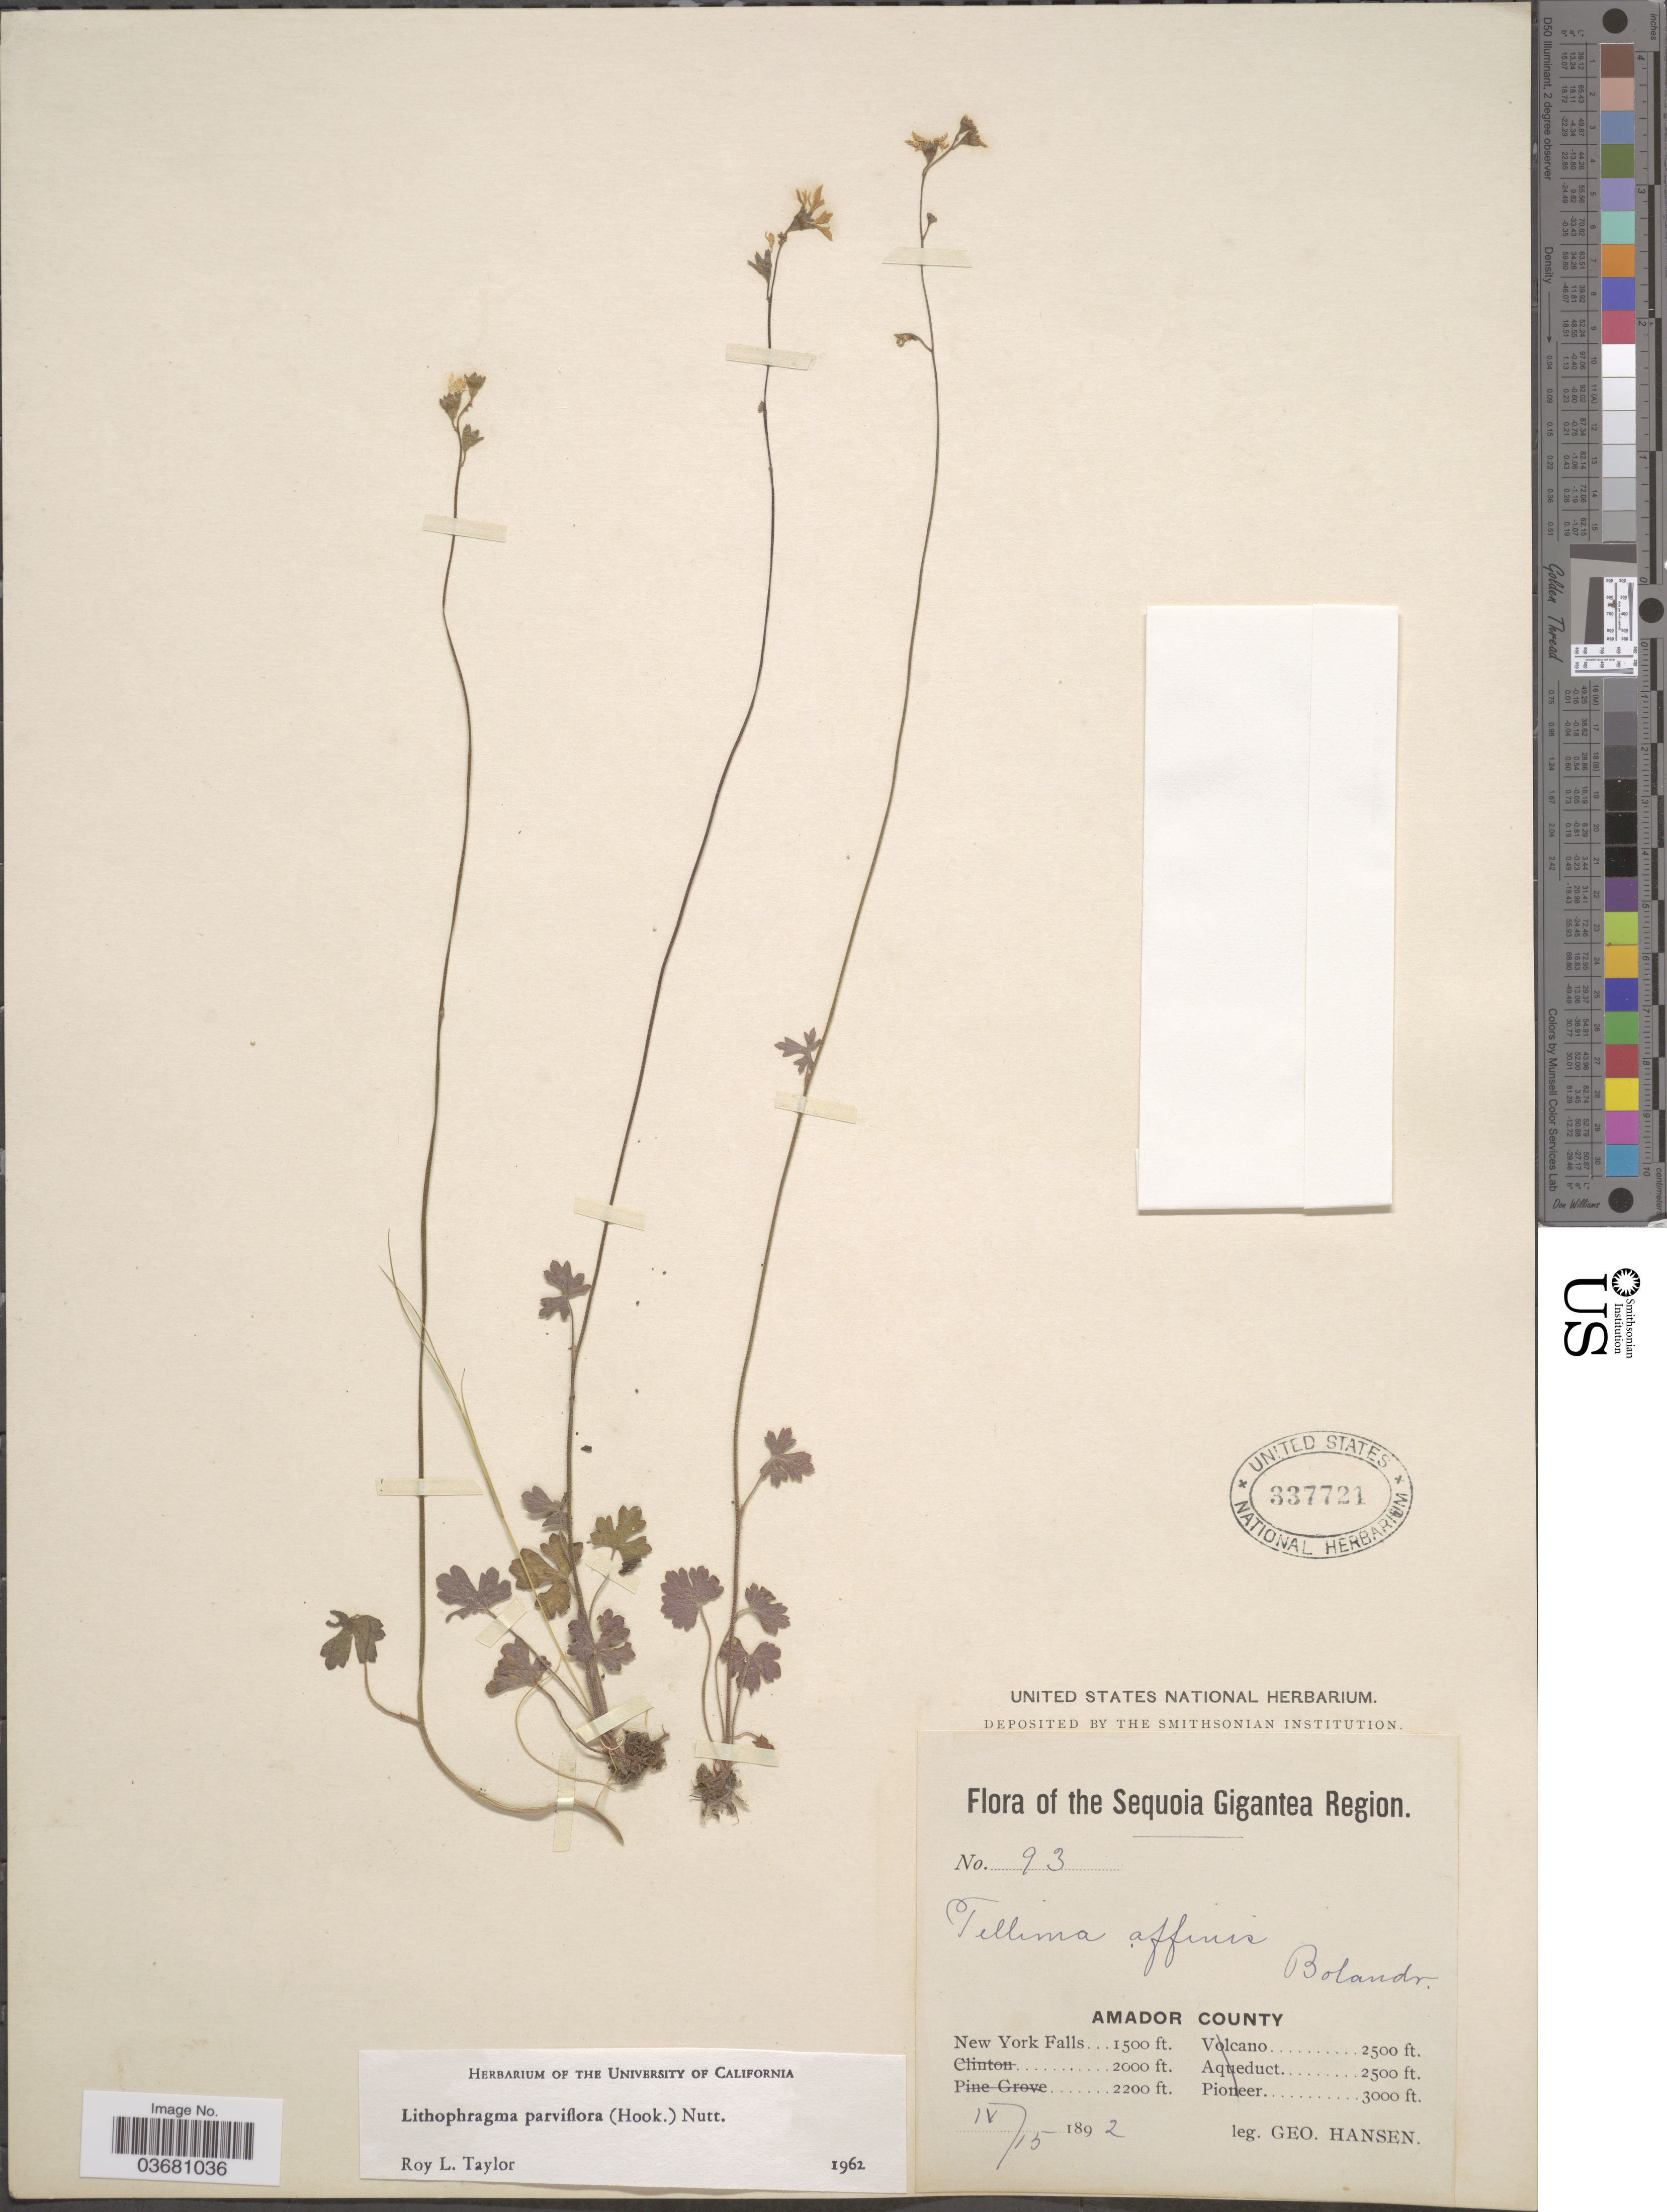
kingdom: Plantae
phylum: Tracheophyta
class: Magnoliopsida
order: Saxifragales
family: Saxifragaceae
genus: Lithophragma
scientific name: Lithophragma parviflorum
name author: (Hook.) Nutt.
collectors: G. Hansen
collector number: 93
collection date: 1892-04-15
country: United States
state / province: California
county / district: Amador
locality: The Sequoia Gigantea Region. Amador County. New York Falls.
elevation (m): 457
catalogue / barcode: US 337721